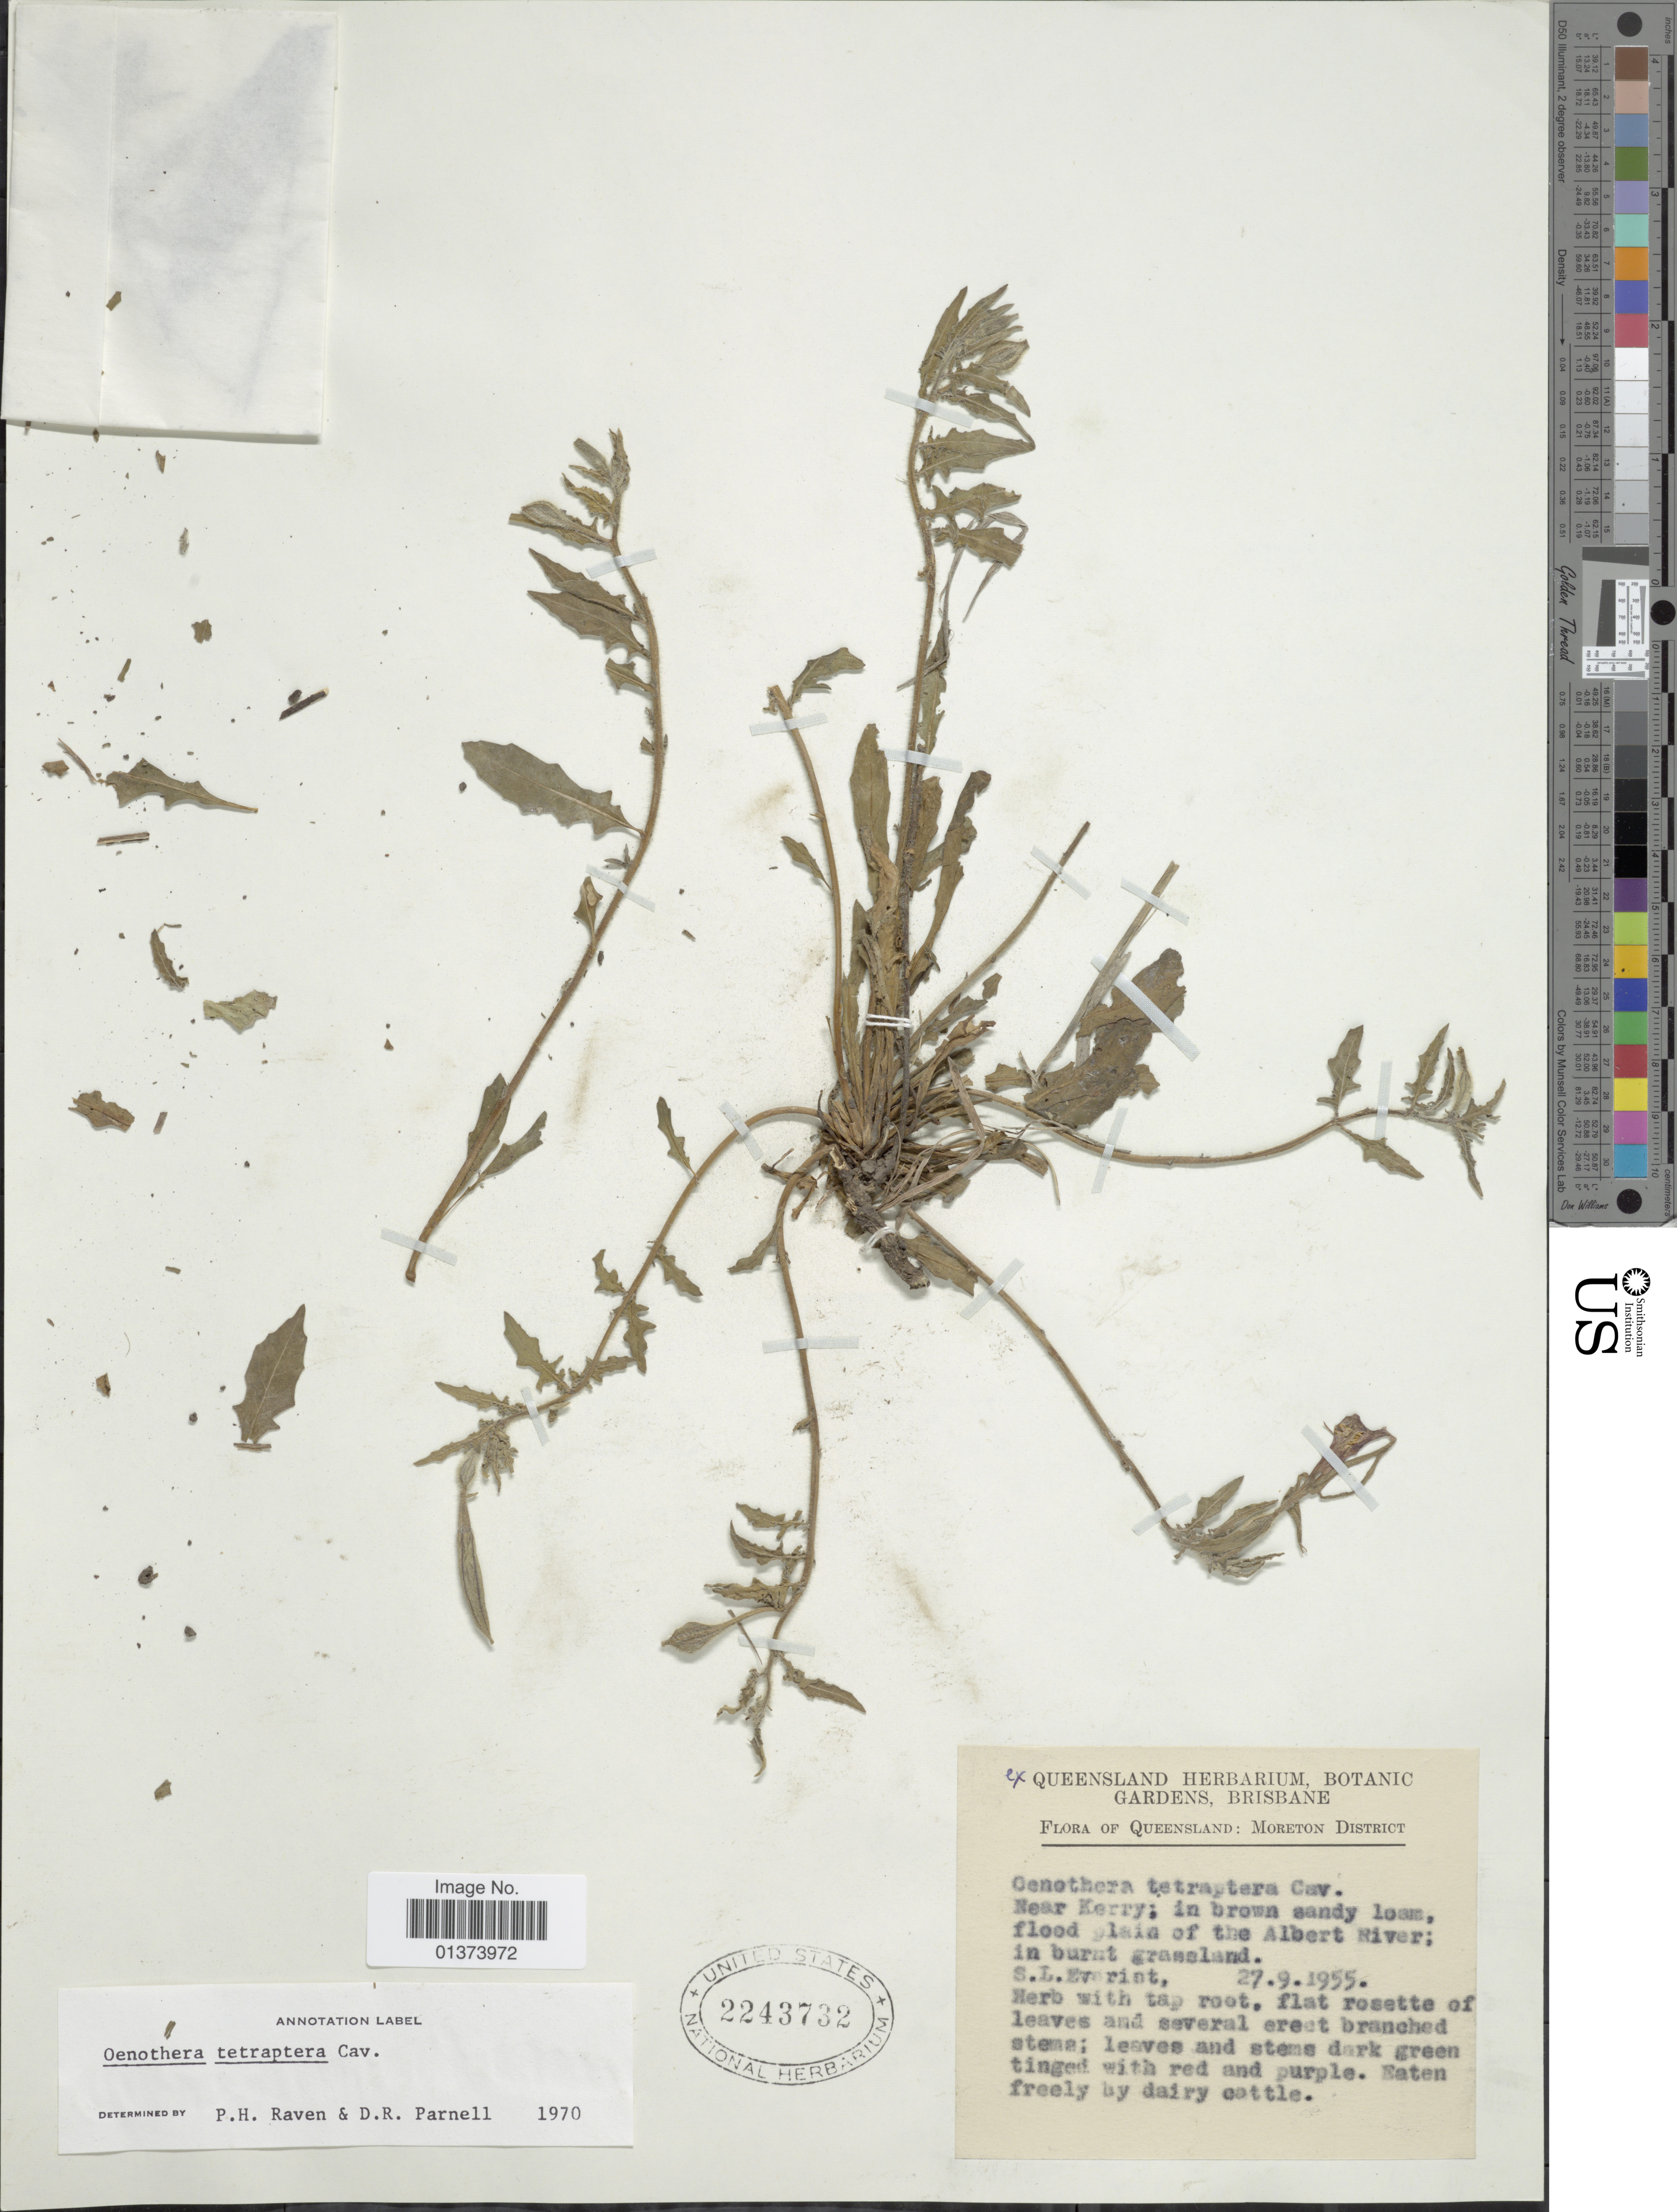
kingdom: Plantae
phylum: Tracheophyta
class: Magnoliopsida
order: Myrtales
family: Onagraceae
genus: Oenothera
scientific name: Oenothera tetraptera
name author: Cav.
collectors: S. Everist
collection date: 1955-09-27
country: Australia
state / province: Queensland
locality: Moreton District. Near Kerry: in brown sandy loam, flood plain of the Albert River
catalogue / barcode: US 2243732